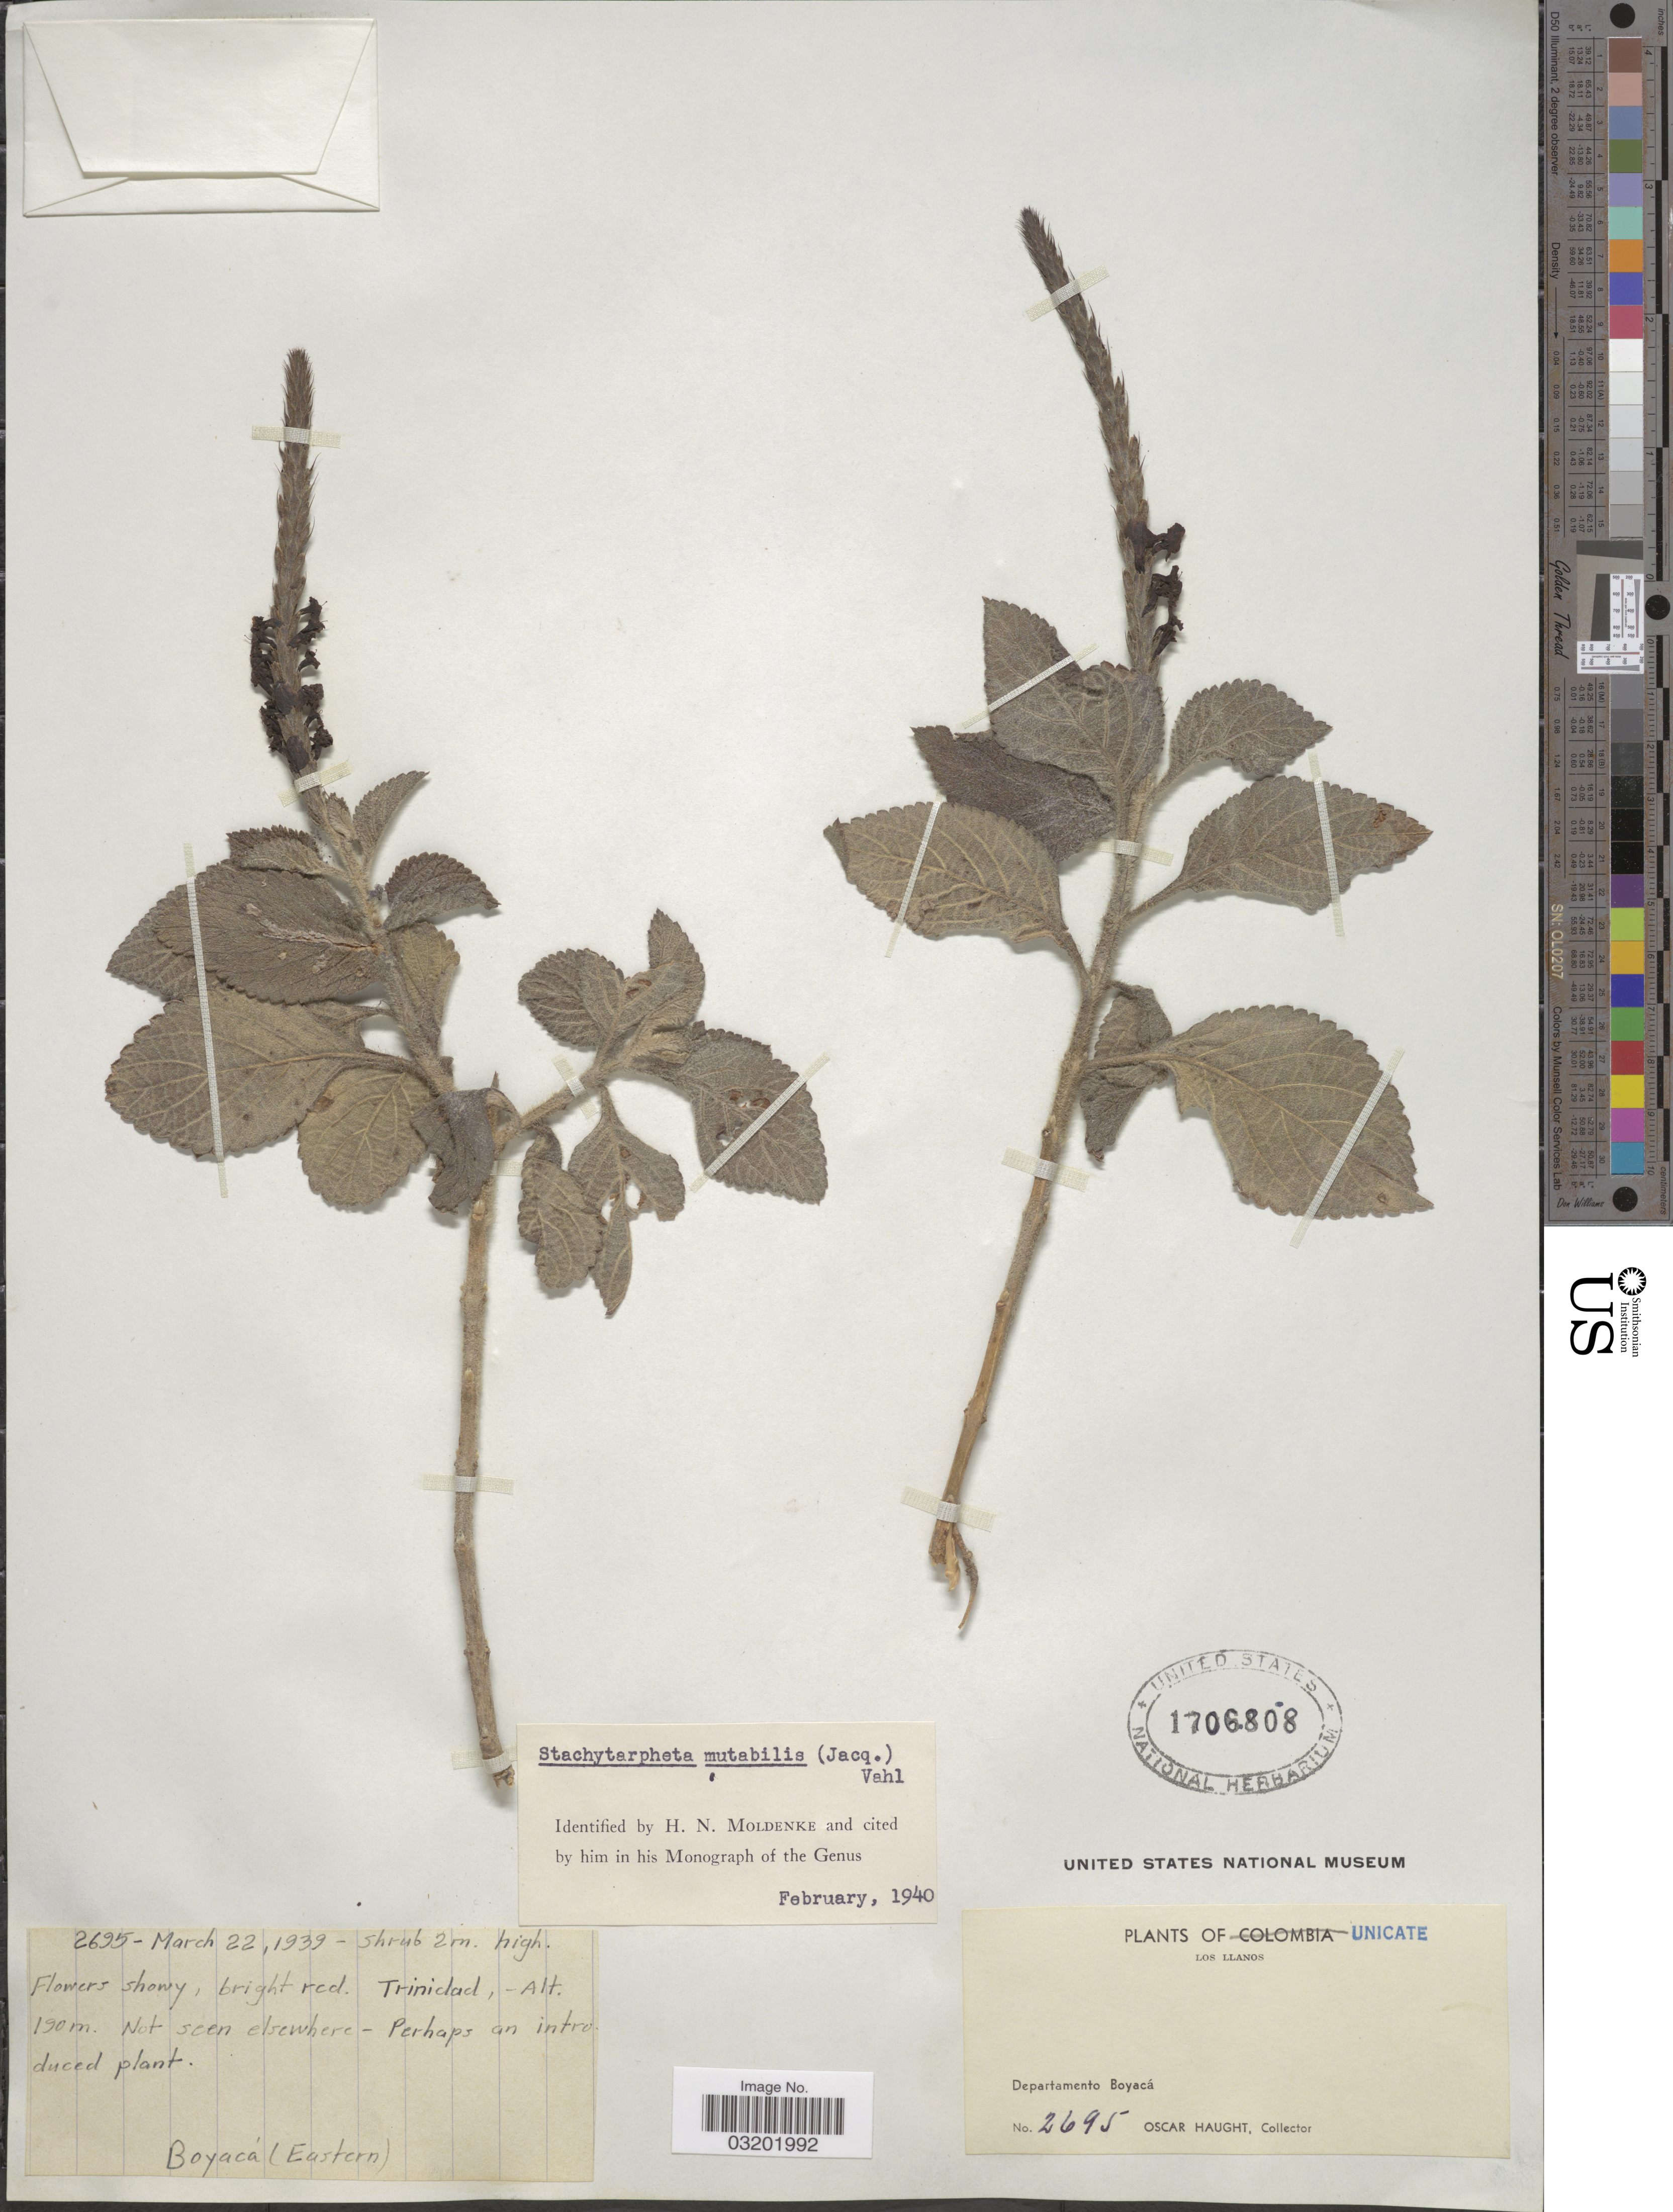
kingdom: Plantae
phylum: Tracheophyta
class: Magnoliopsida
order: Lamiales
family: Verbenaceae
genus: Stachytarpheta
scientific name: Stachytarpheta mutabilis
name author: (Jacq.) Vahl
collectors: O. L. Haught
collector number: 2695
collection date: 1939-03-22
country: Colombia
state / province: Boyacá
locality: Trinidad. Departamento Boyacá (Eastern). Los Llanos.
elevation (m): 190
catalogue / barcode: US 1706808